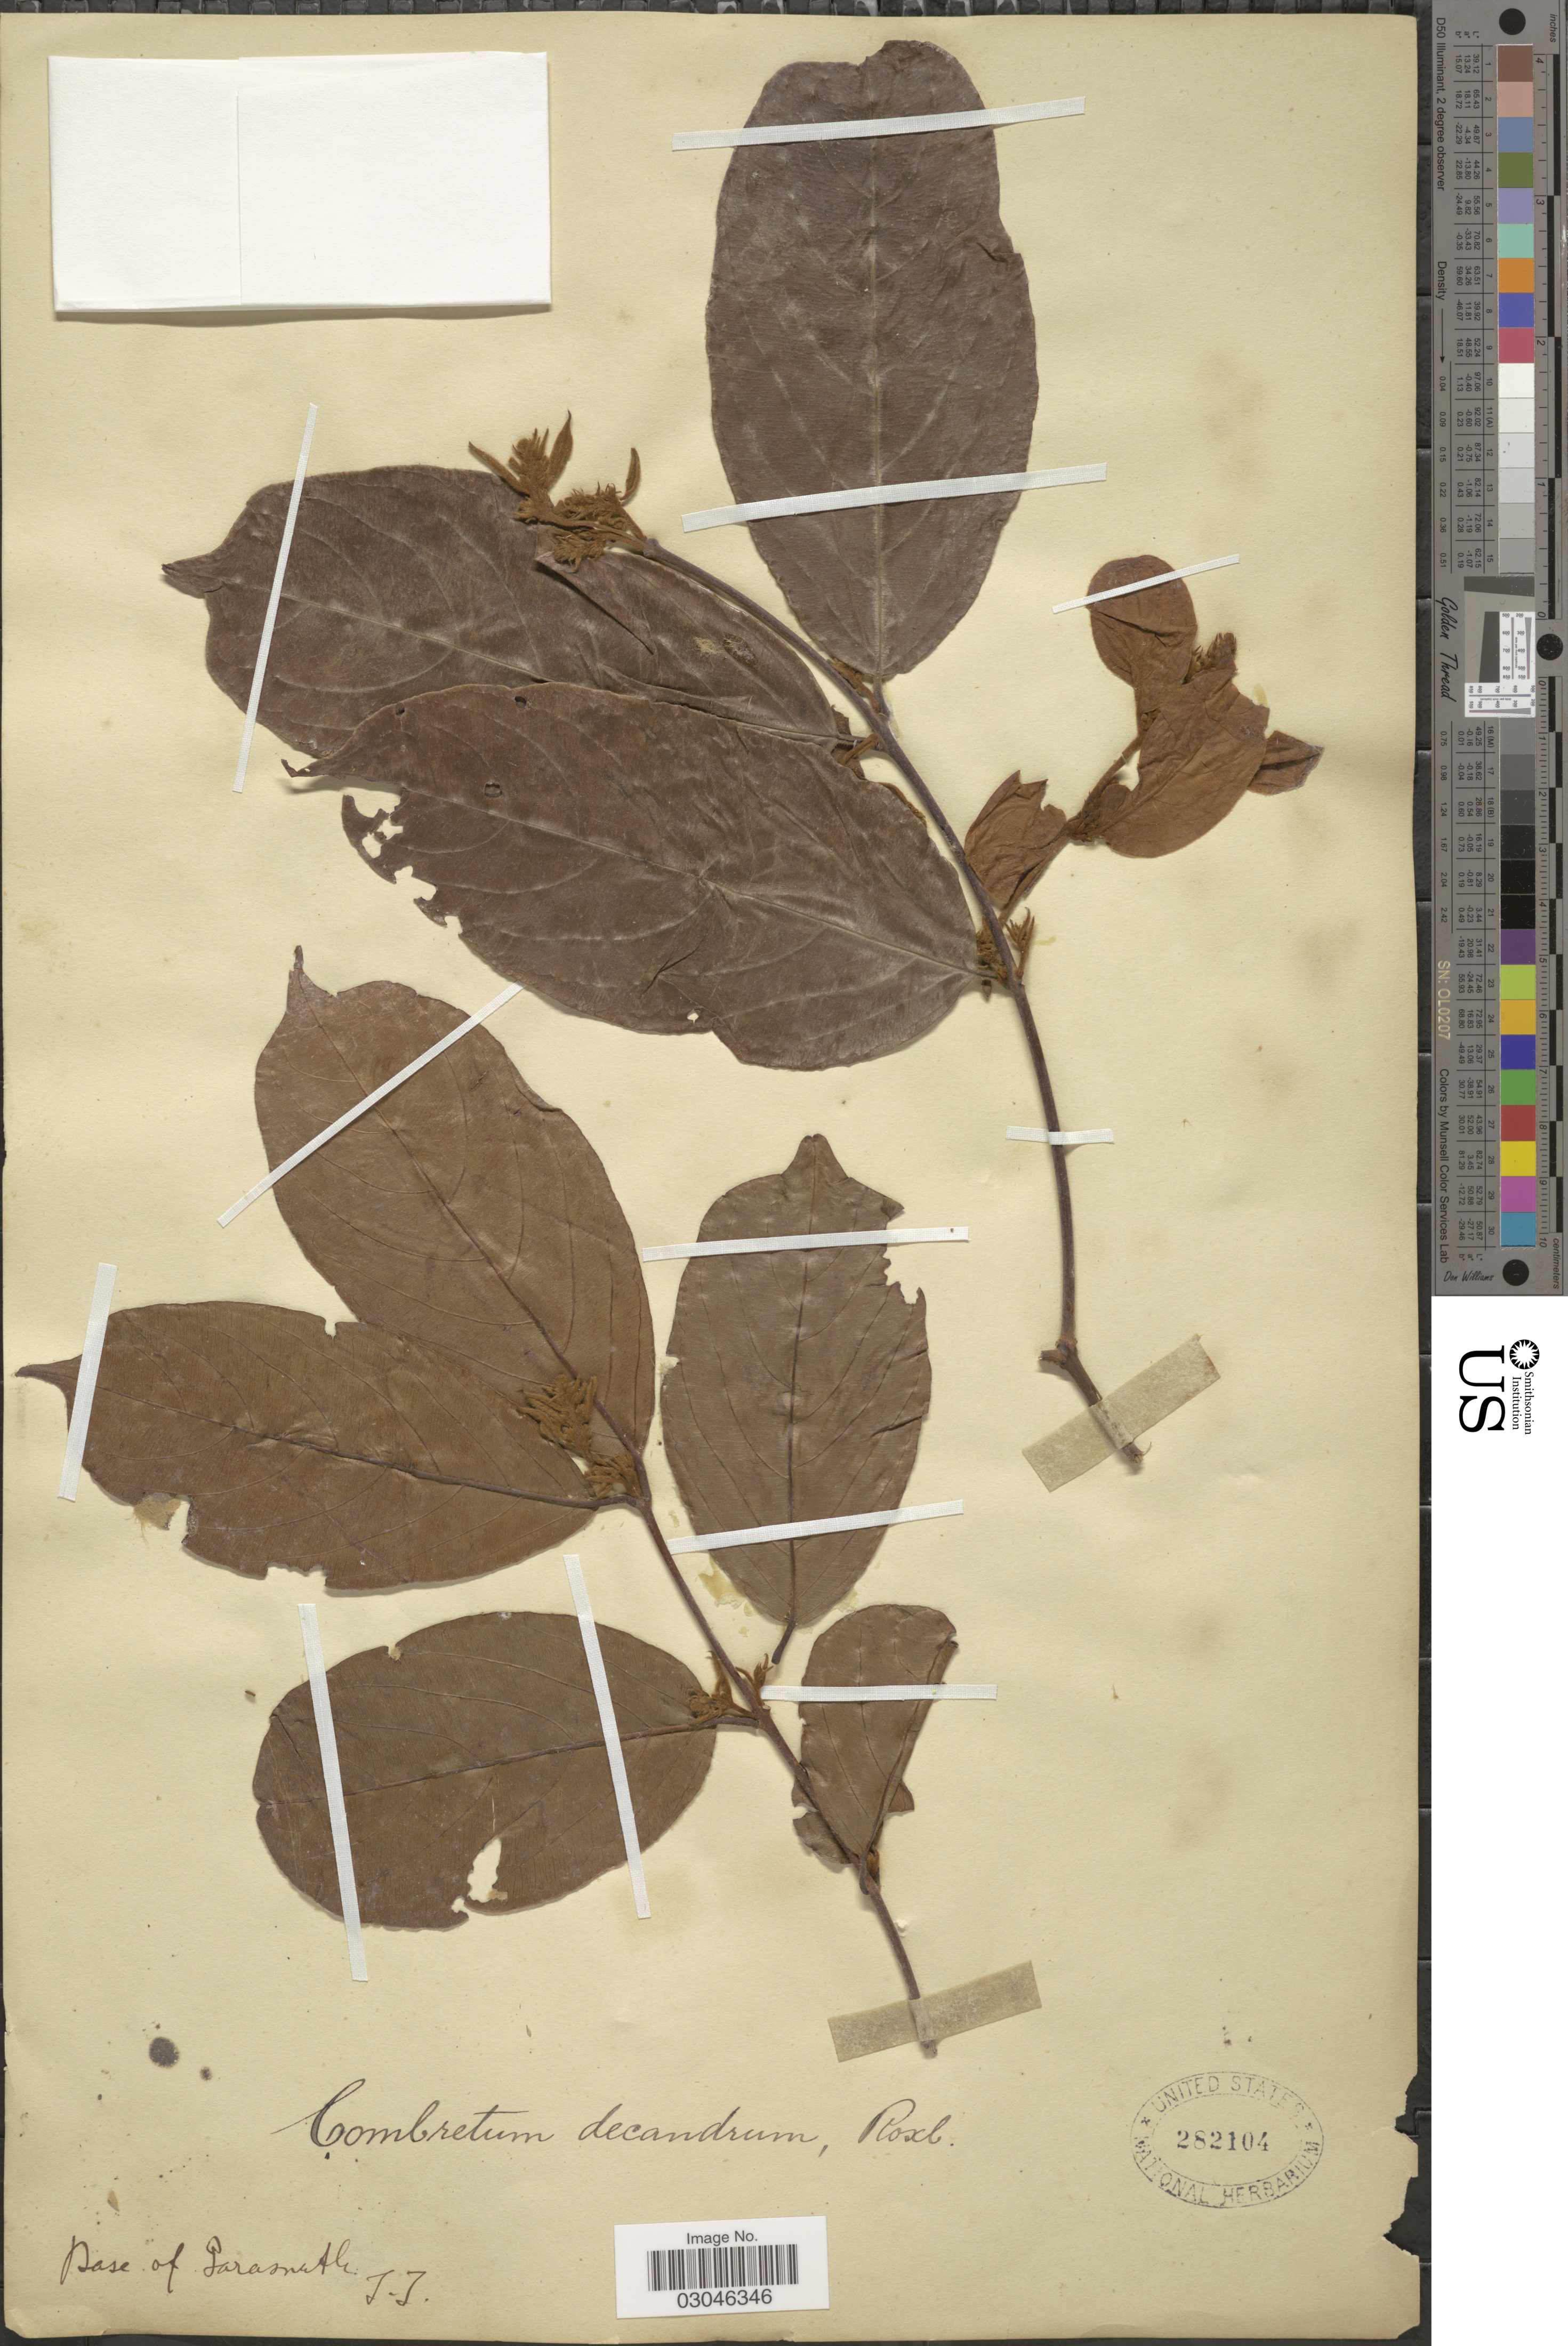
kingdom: Plantae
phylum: Tracheophyta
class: Magnoliopsida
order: Myrtales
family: Combretaceae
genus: Combretum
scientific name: Combretum decandrum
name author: Jacq.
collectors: T. T.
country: India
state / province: Jharkhand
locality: Base of Parasnath.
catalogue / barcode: US 282104